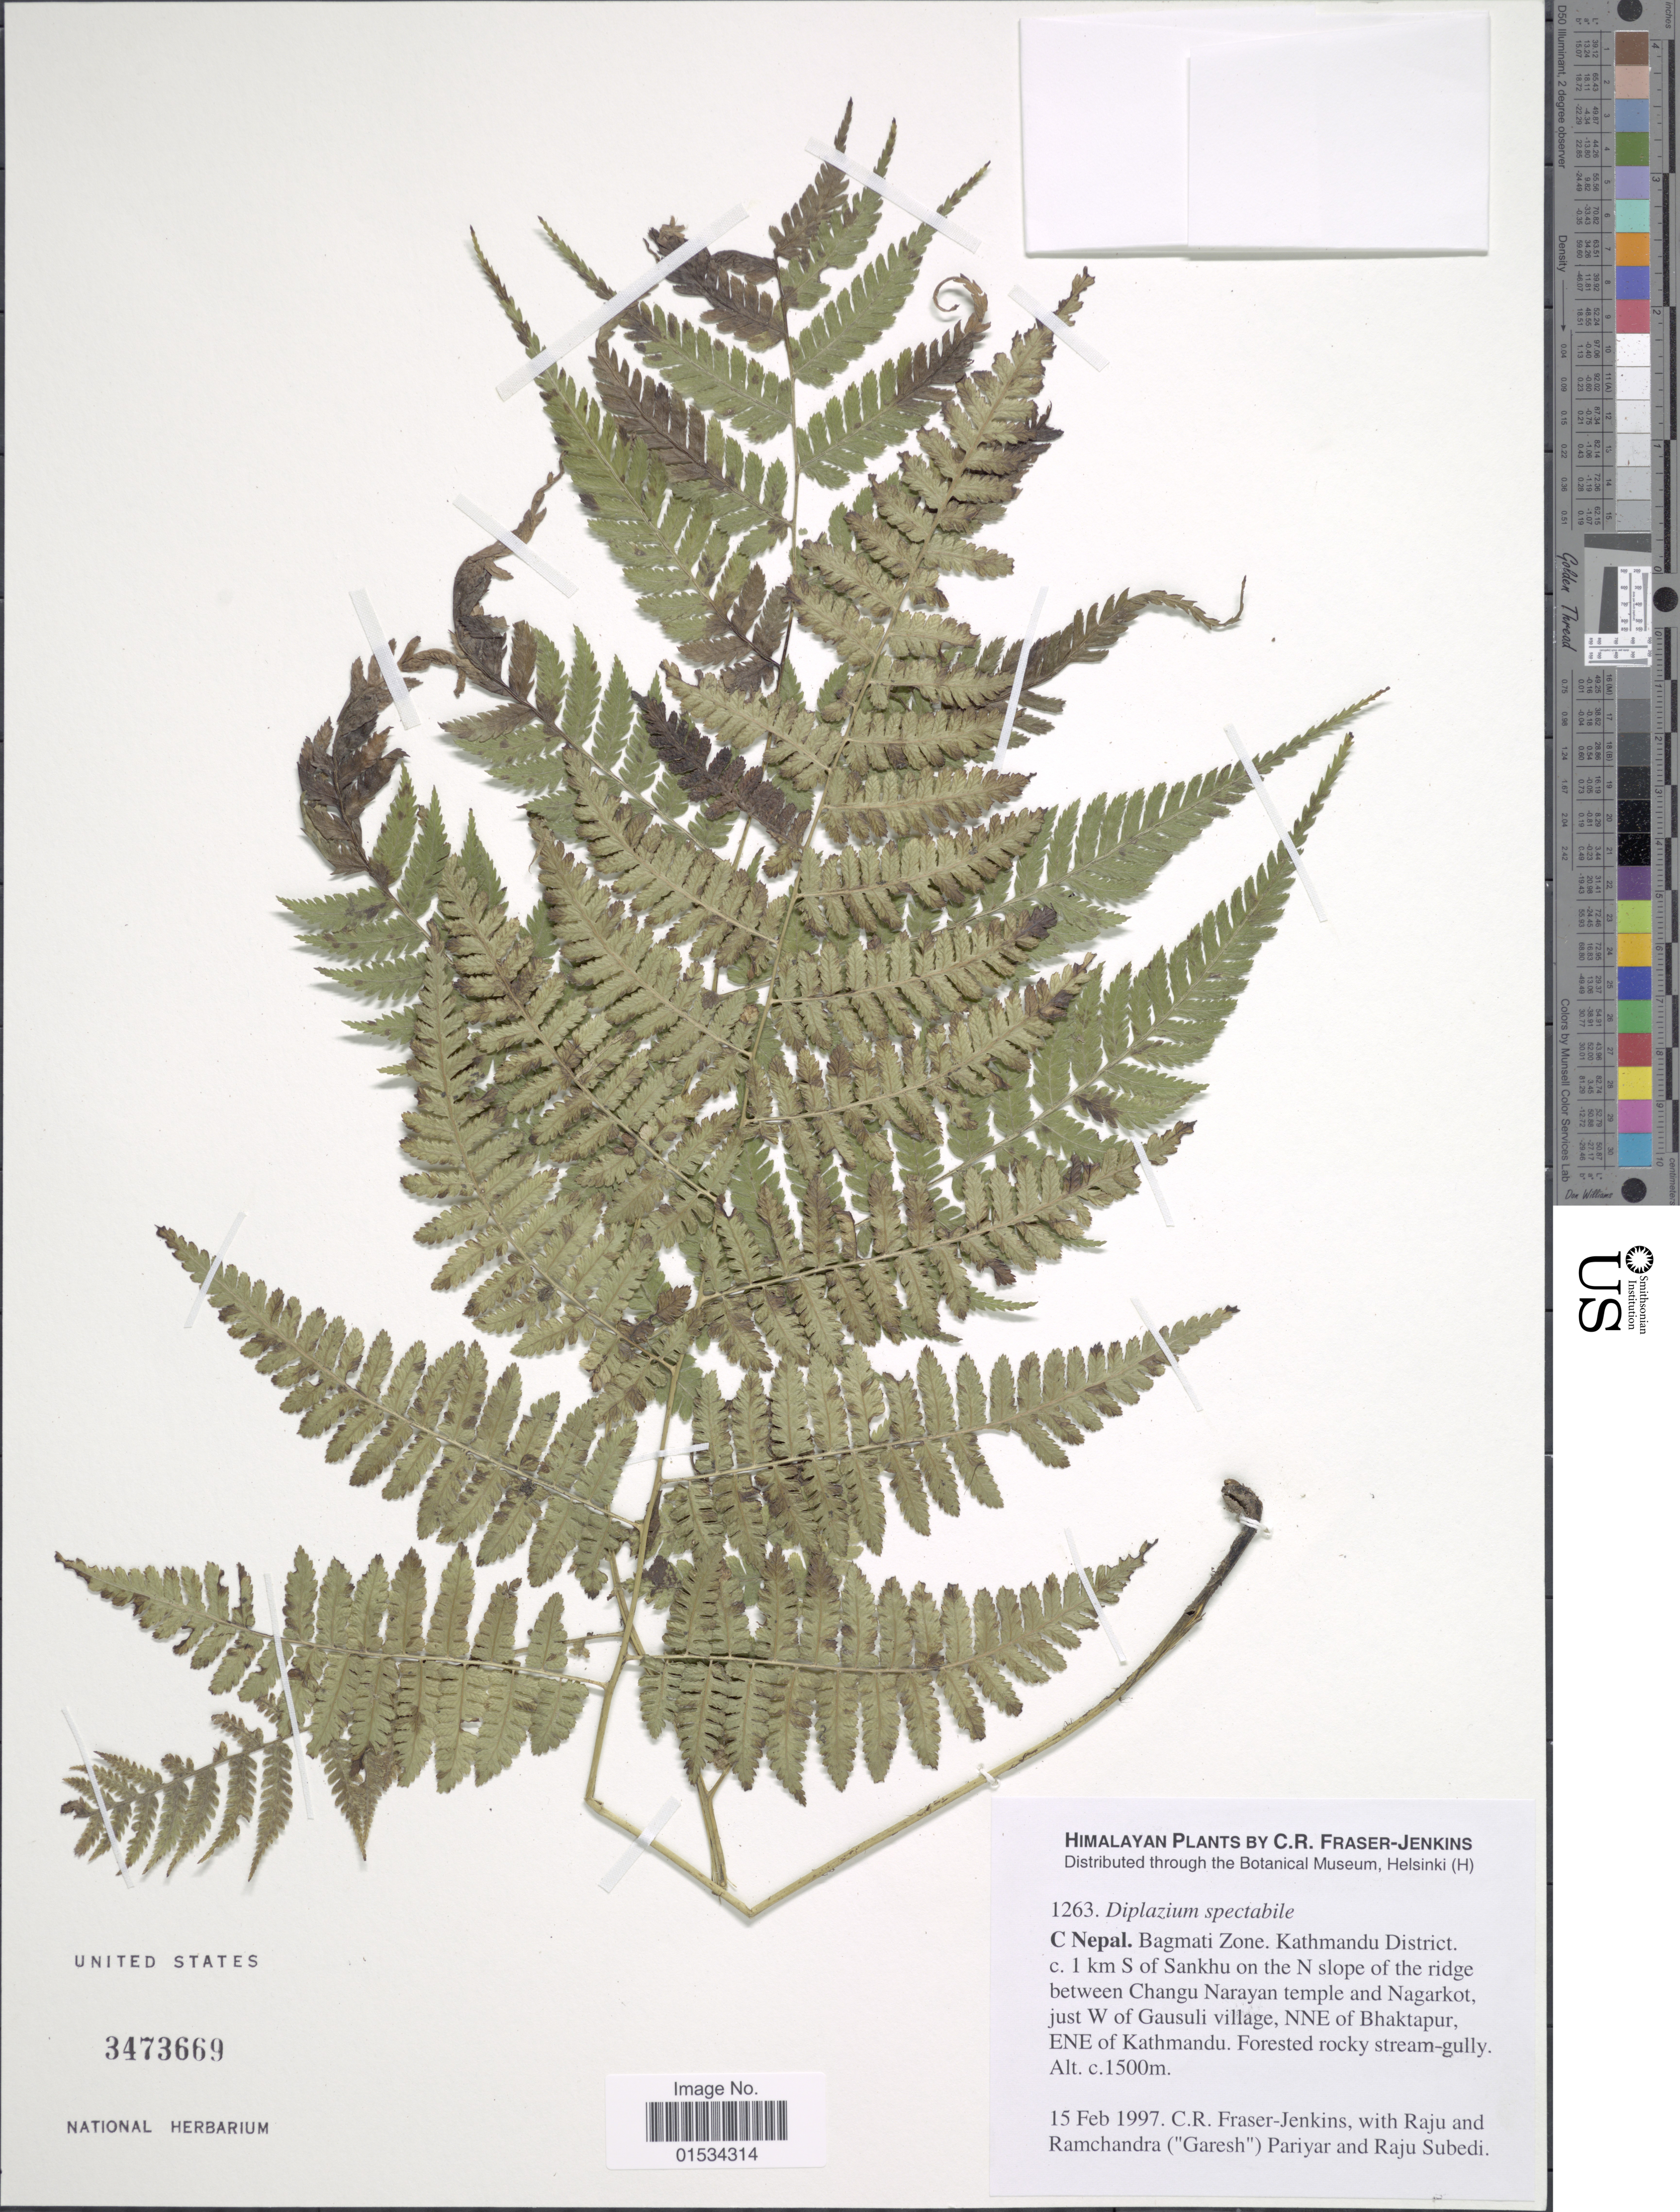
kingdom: Plantae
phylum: Tracheophyta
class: Polypodiopsida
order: Polypodiales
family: Athyriaceae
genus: Diplazium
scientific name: Diplazium spectabile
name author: (Wall. ex Mett.) Bir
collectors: C. R. Fraser-Jenkins, R. Pariyar, G. Pariyar & R. Subedi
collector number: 1263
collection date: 1997-02-15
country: Nepal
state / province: Bagmati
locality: C. Nepal, Bagmati Zone, Kathmandu District, c. 1 km S of Sankhu on the N slope of the ridge between Changu Narayan temple of Bhaktapur, ENE of Kathmandu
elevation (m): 1500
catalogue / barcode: US 3473669